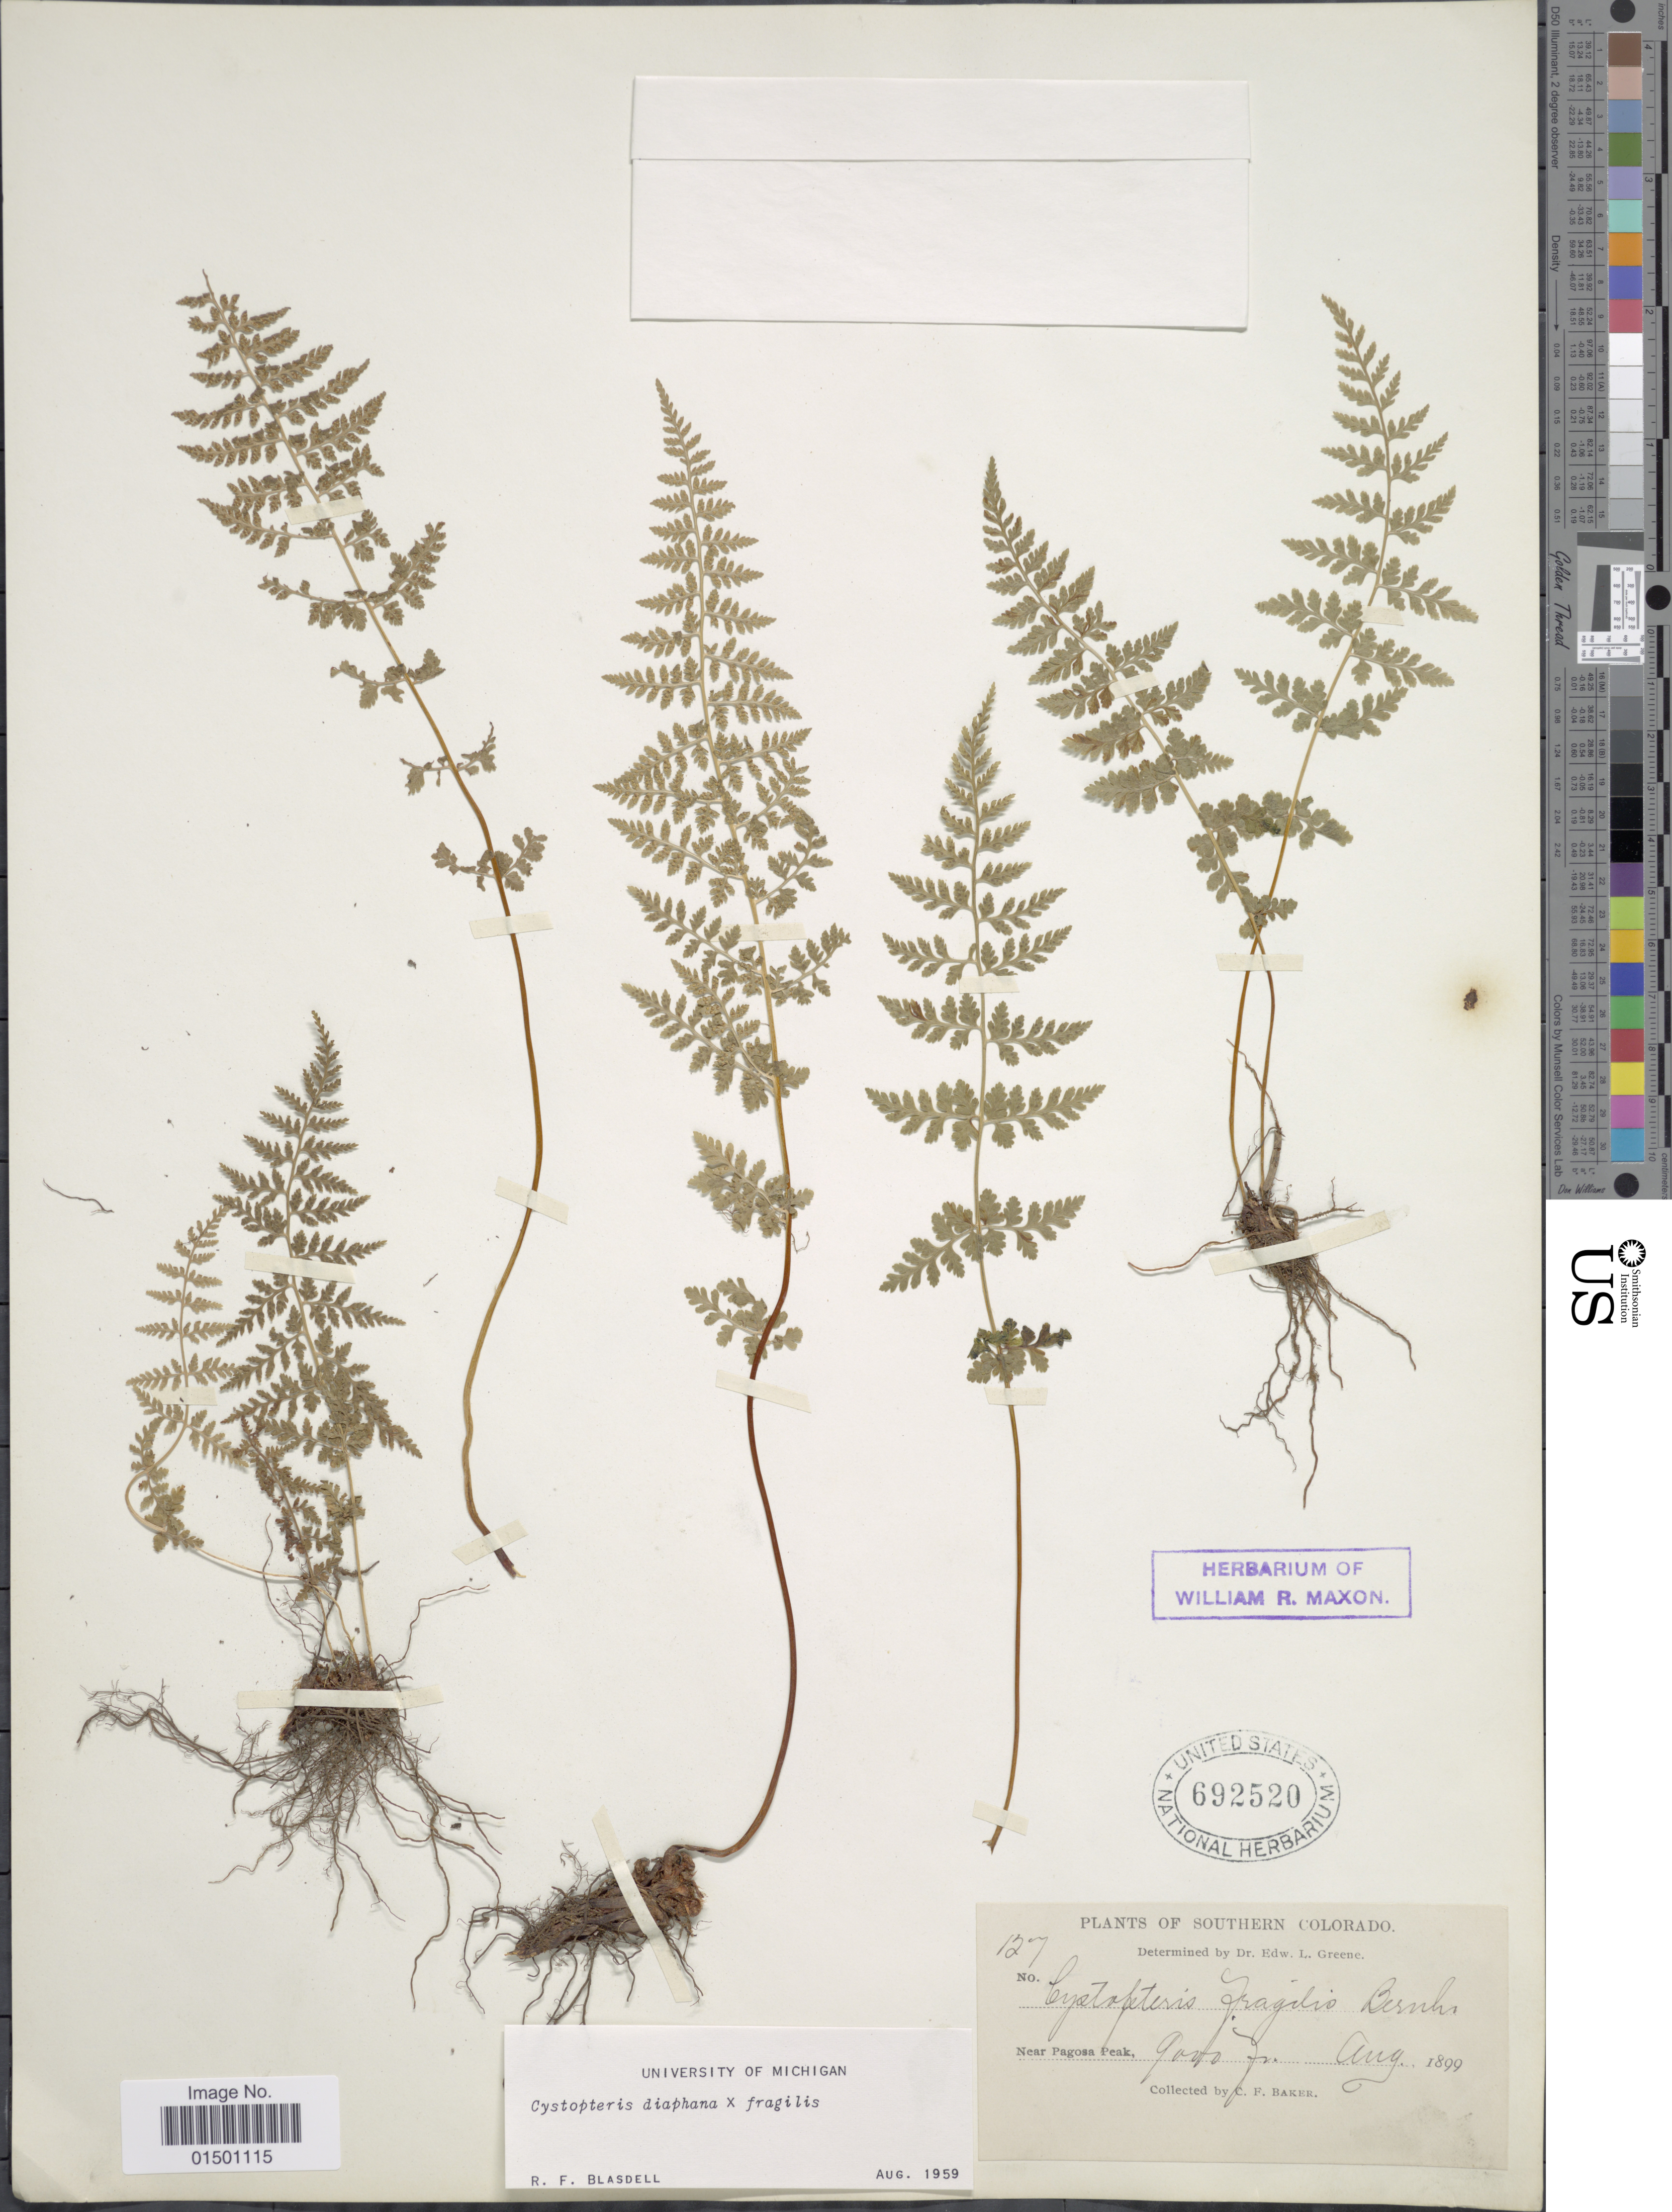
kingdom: Plantae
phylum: Tracheophyta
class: Polypodiopsida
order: Polypodiales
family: Cystopteridaceae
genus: Cystopteris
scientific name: Cystopteris diaphana x C. fragilis (L.) Bernh.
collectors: C. F. Baker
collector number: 127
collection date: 1899-08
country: United States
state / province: Colorado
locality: Southern Colorado, near Pagosa Peak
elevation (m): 2743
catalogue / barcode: US 692520